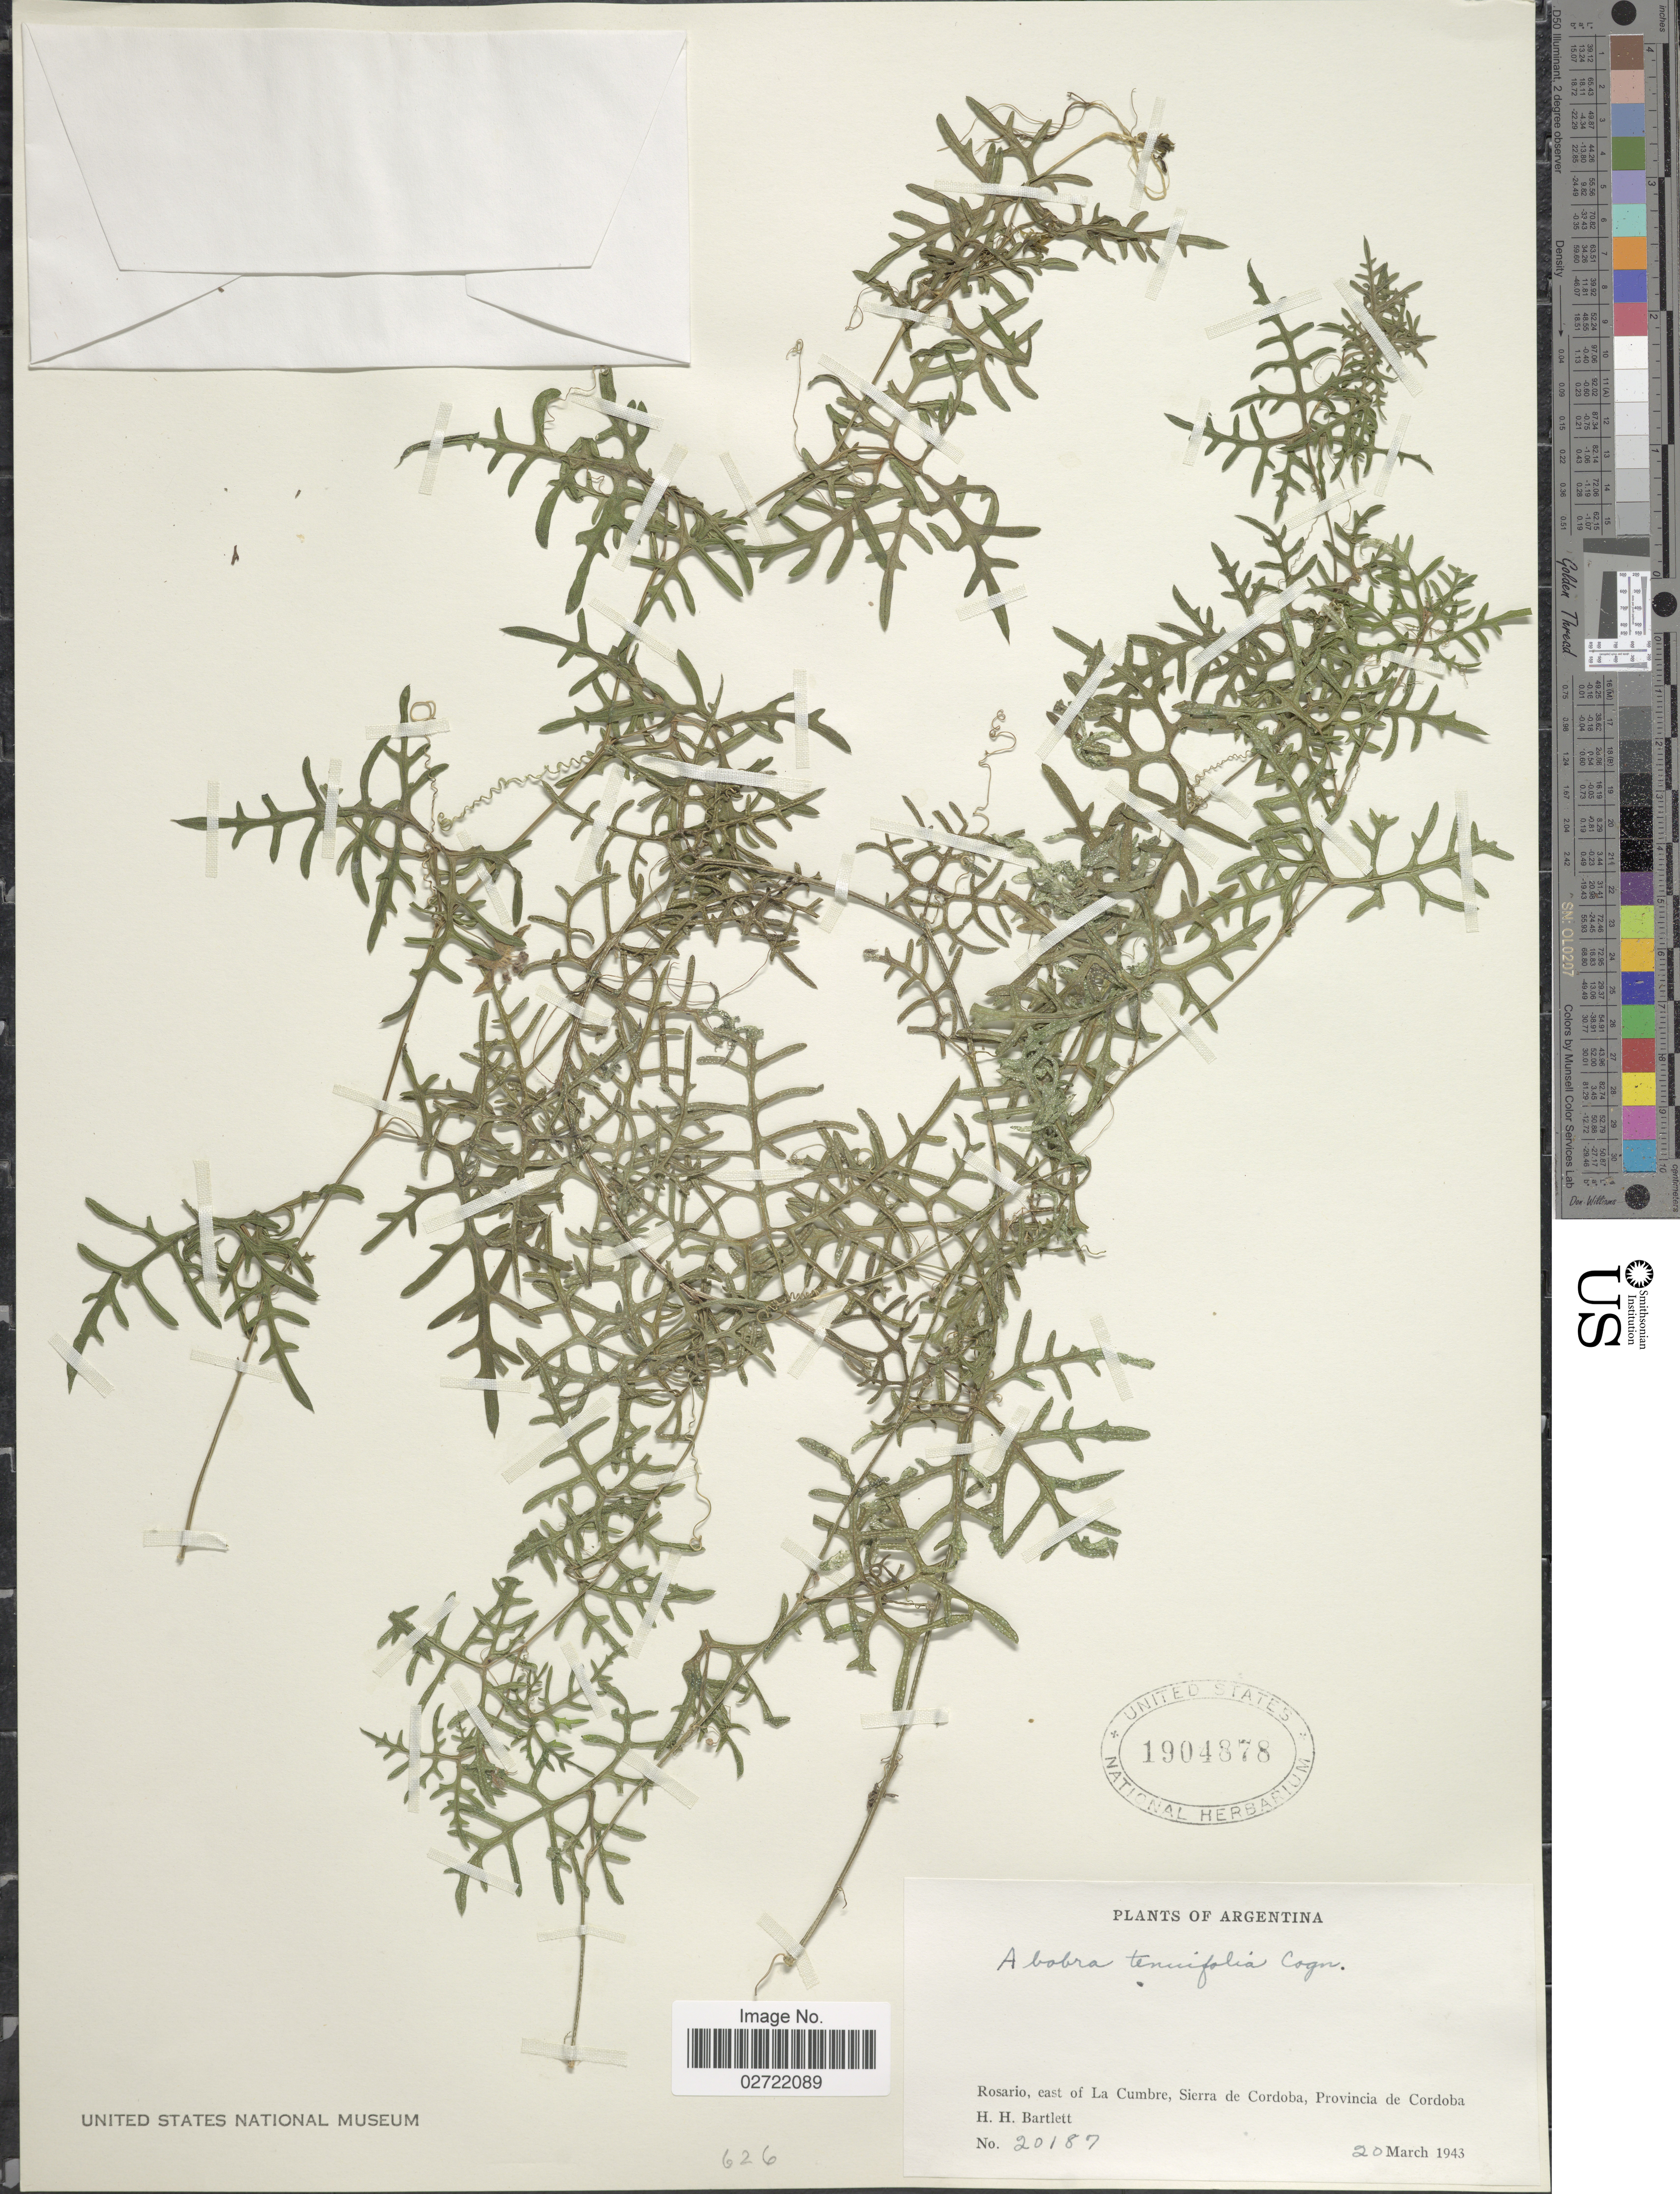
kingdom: Plantae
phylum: Tracheophyta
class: Magnoliopsida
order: Cucurbitales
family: Cucurbitaceae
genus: Abobra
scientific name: Abobra tenuifolia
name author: (Gillies) Cogn.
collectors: H. H. Bartlett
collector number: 20187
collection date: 1943-03-20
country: Argentina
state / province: Cordoba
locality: Rosario, east of La Cumbre, Sierra de Cordoba.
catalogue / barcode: US 1904878